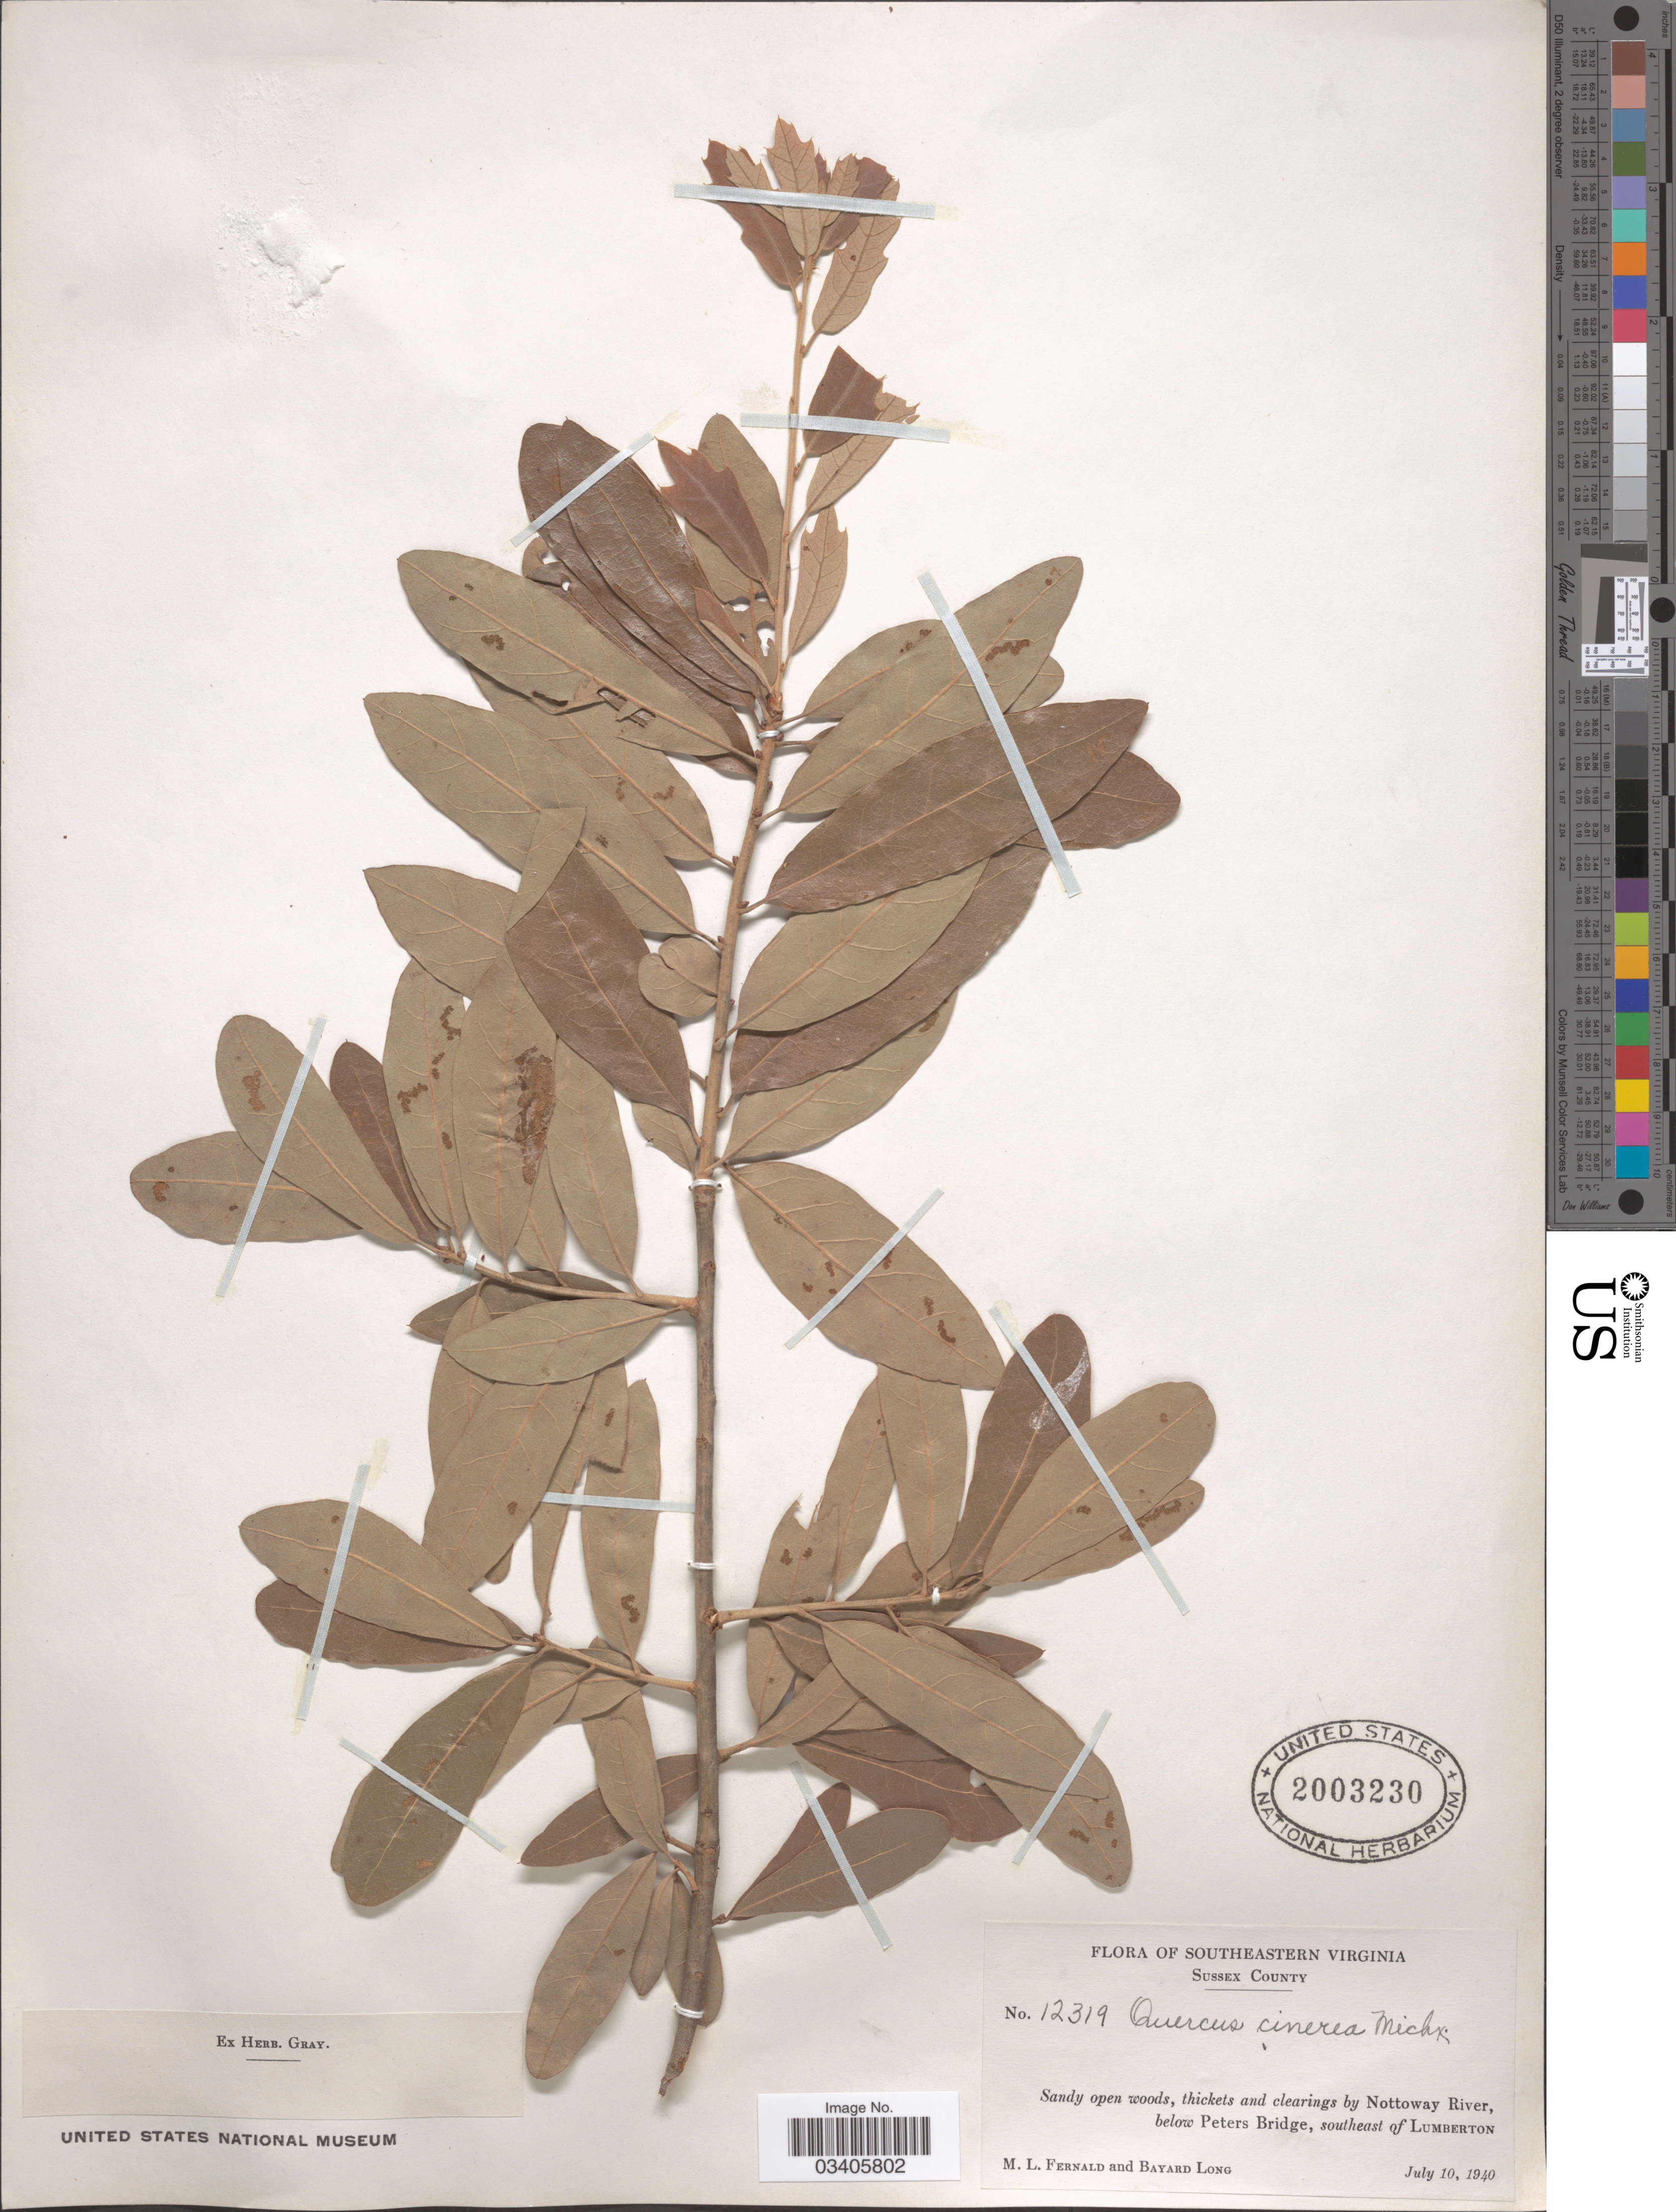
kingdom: Plantae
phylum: Tracheophyta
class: Magnoliopsida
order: Fagales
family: Fagaceae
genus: Quercus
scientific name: Quercus incana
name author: W. Bartram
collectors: M. L. Fernald & B. Long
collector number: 12319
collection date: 1940-07-10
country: United States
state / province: Virginia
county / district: Sussex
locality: Southeastern Virginia. Sussex County. Sandy open woods, thickets and clearings by Nottoway River, below Peters Bridge, southeast of Lumberton.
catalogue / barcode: US 2003230